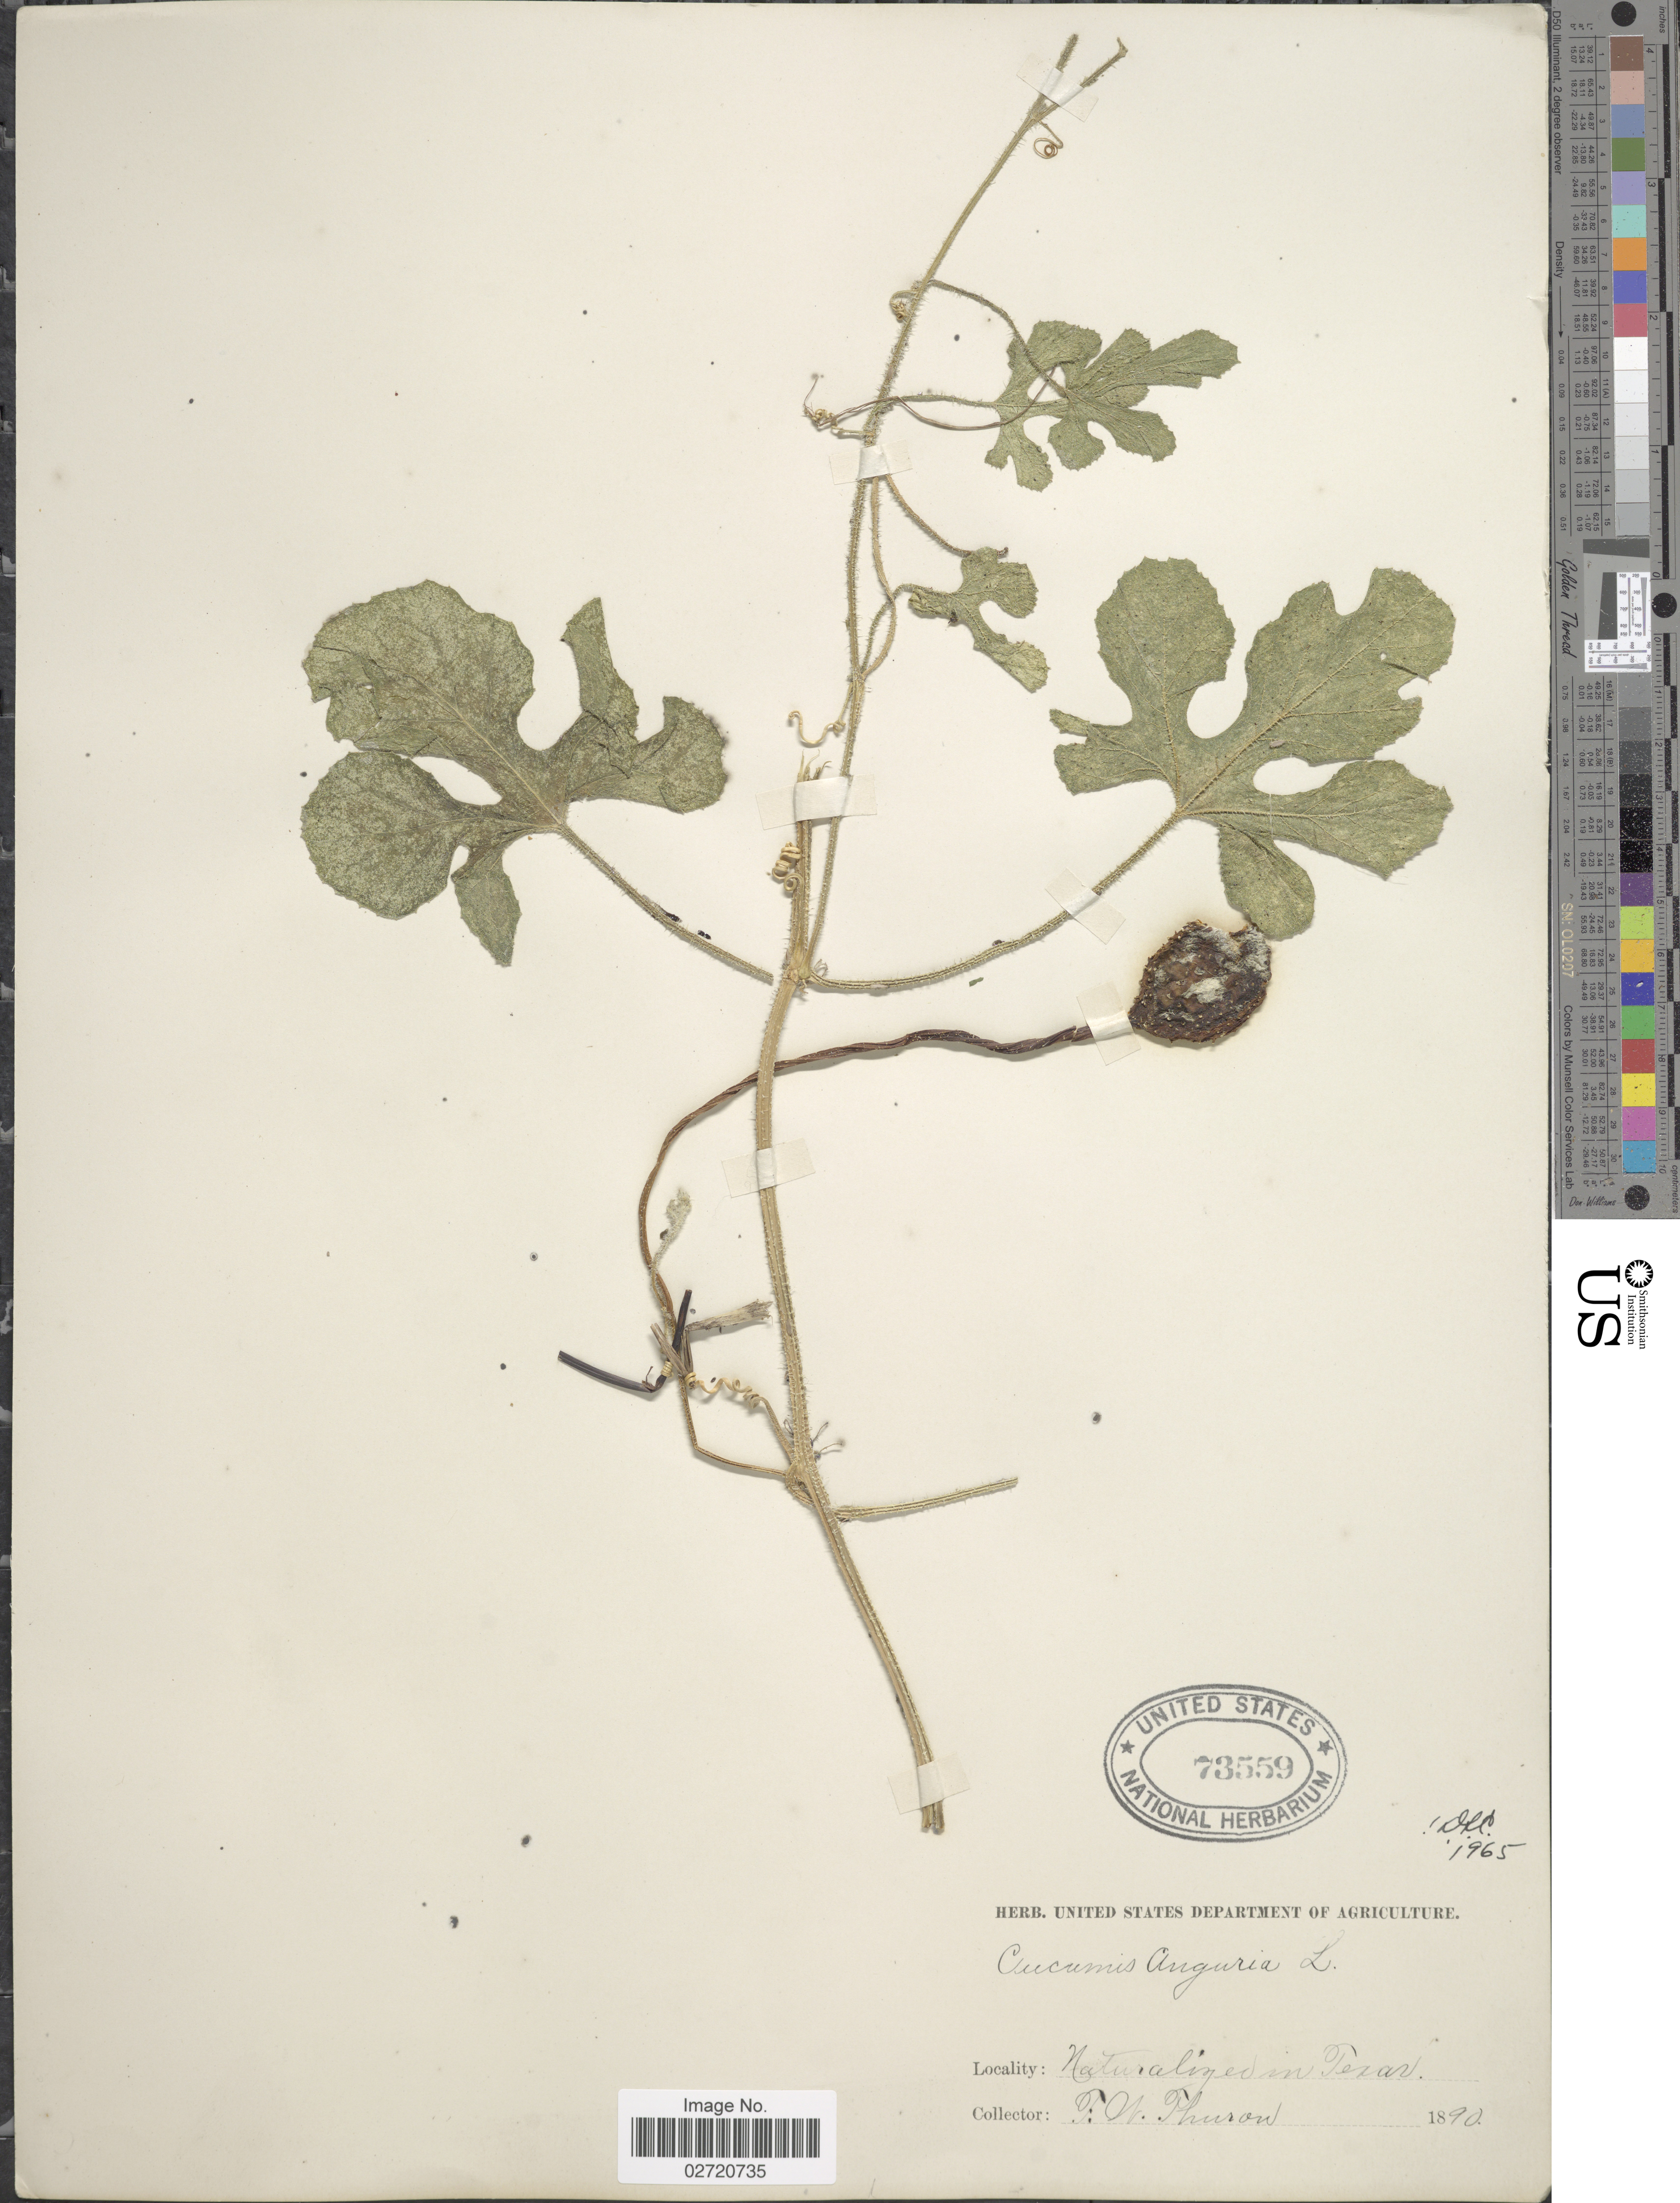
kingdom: Plantae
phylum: Tracheophyta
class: Magnoliopsida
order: Cucurbitales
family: Cucurbitaceae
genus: Cucumis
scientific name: Cucumis anguria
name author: L.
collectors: F. Thuron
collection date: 1890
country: United States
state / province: Texas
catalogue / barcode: US 73559